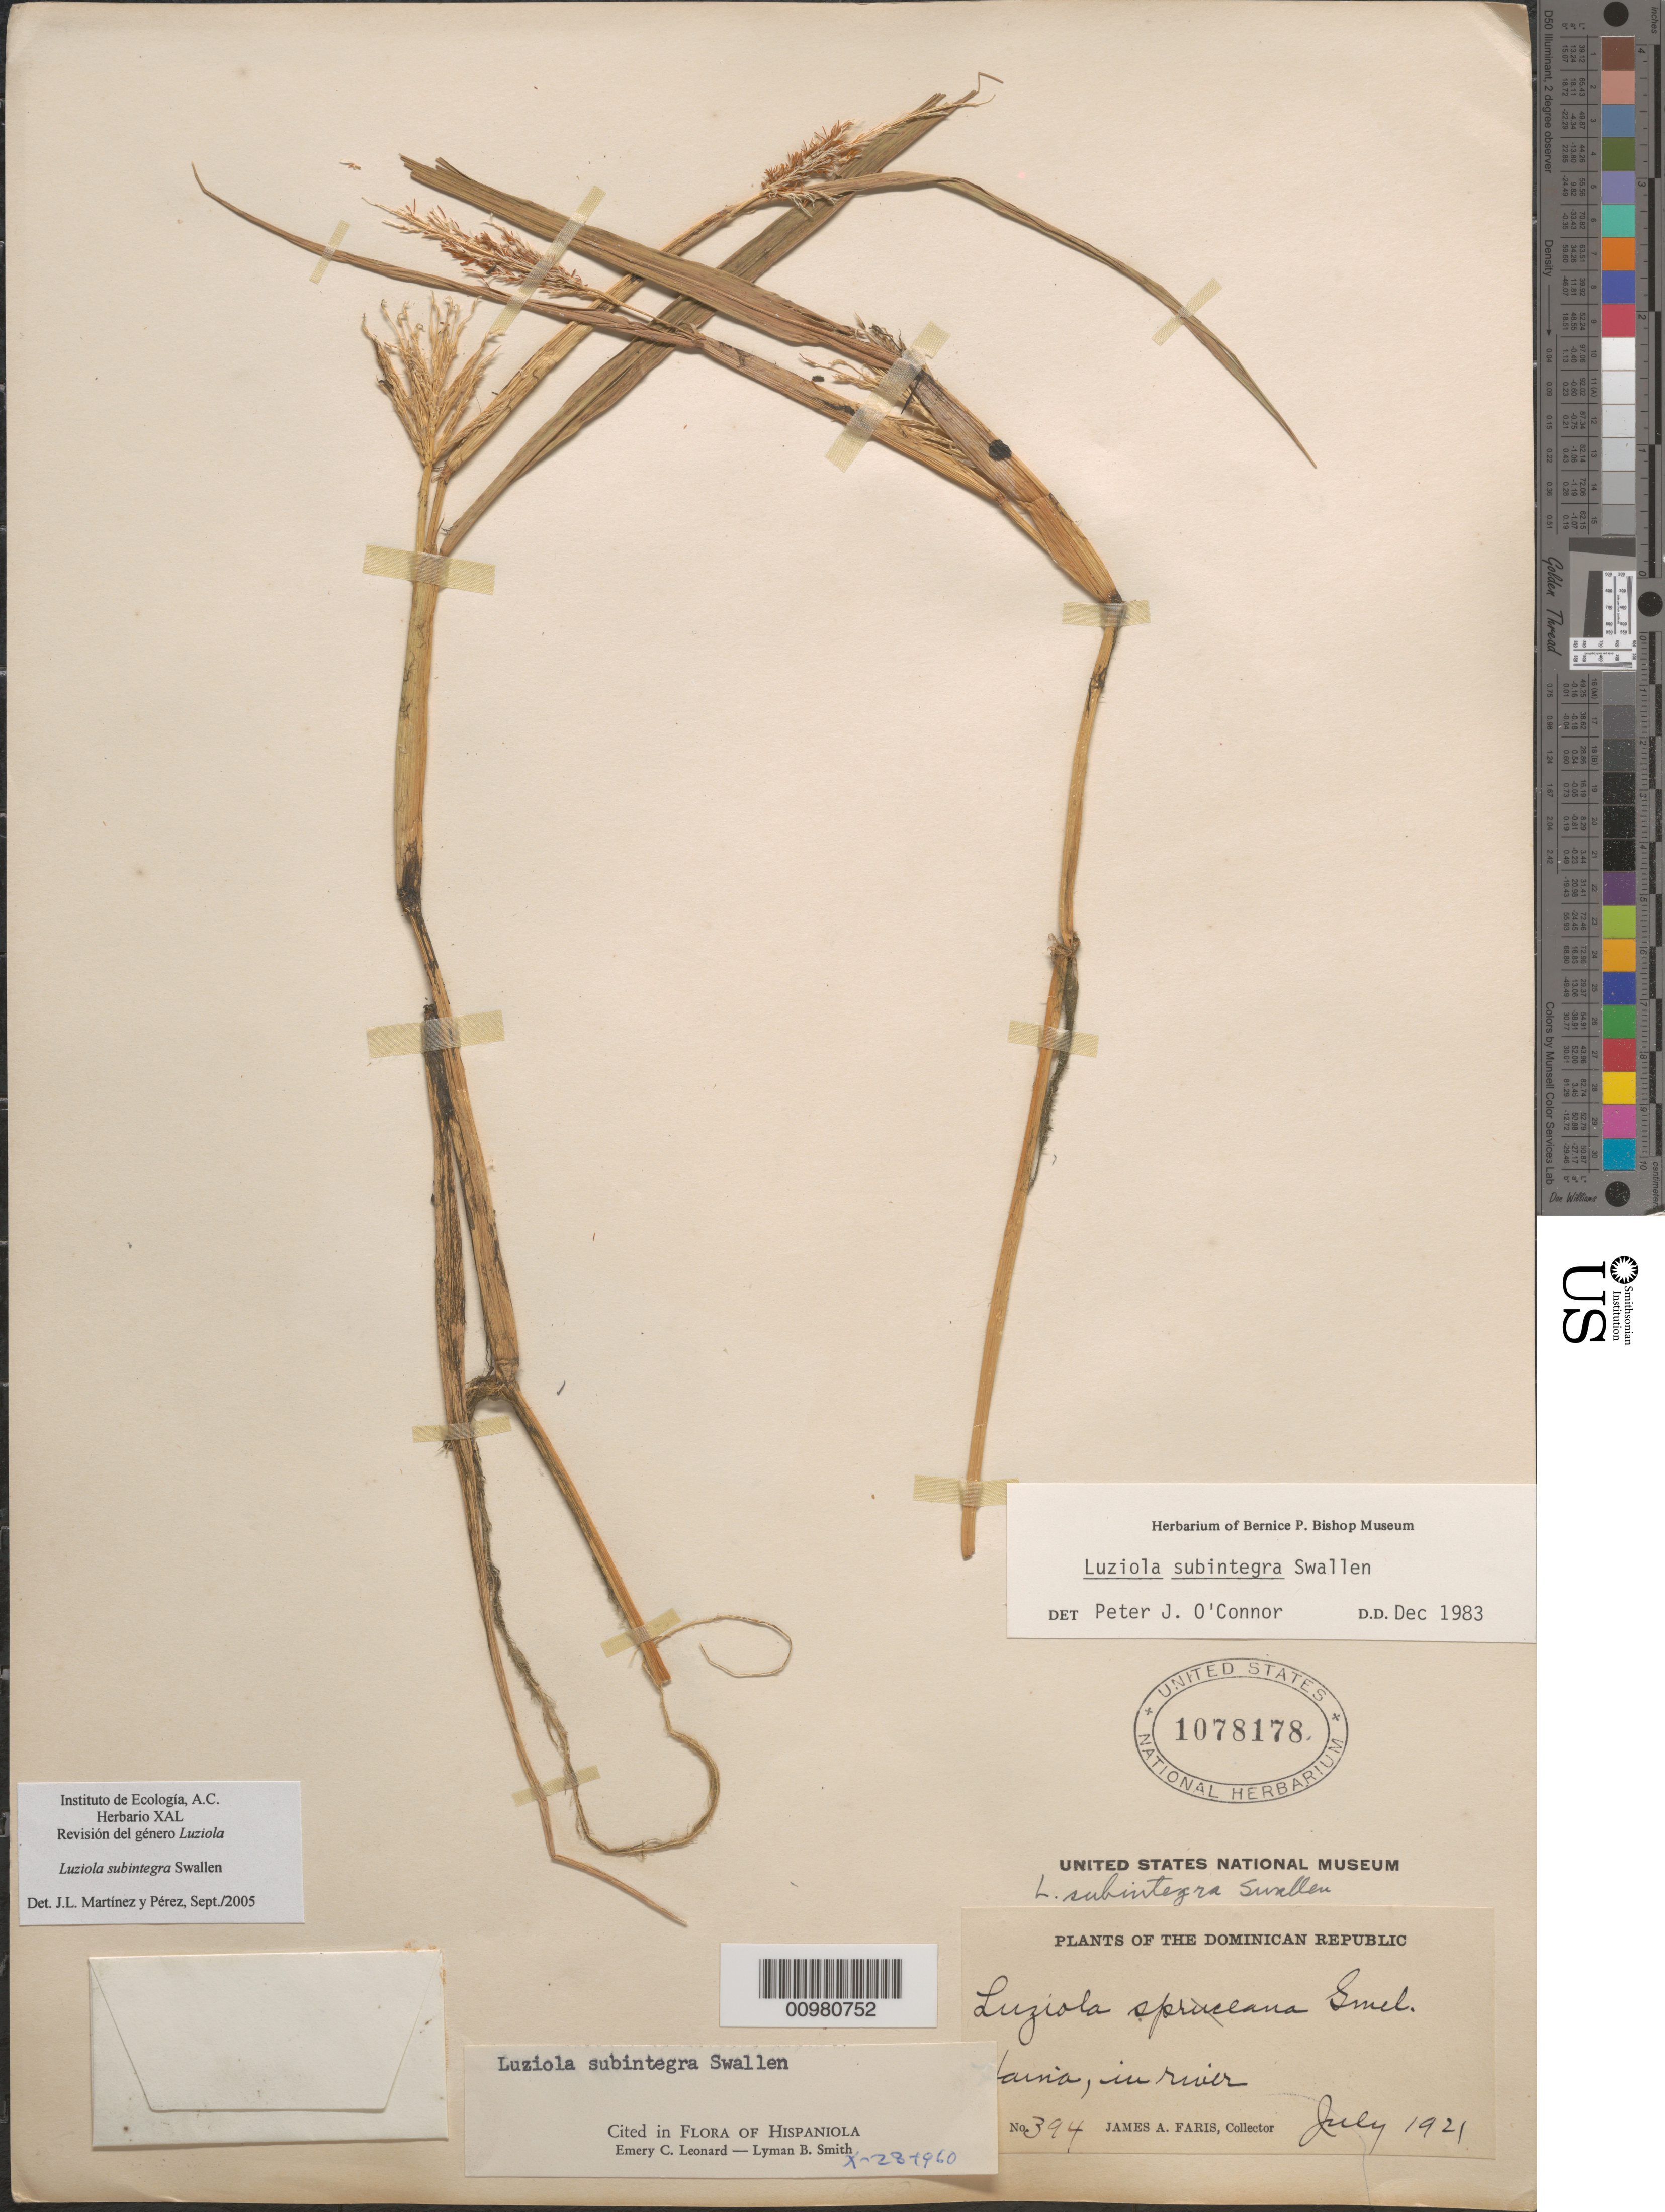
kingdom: Plantae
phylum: Tracheophyta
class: Liliopsida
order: Poales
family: Poaceae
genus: Luziola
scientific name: Luziola subintegra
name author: Swallen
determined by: Martinez Perez, J. L.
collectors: J. Faris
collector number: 394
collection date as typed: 03 Nov 1921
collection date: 1921-11-03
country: Dominican Republic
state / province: San Cristóbal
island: Hispaniola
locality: Haina.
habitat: In river.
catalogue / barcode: US 1078178